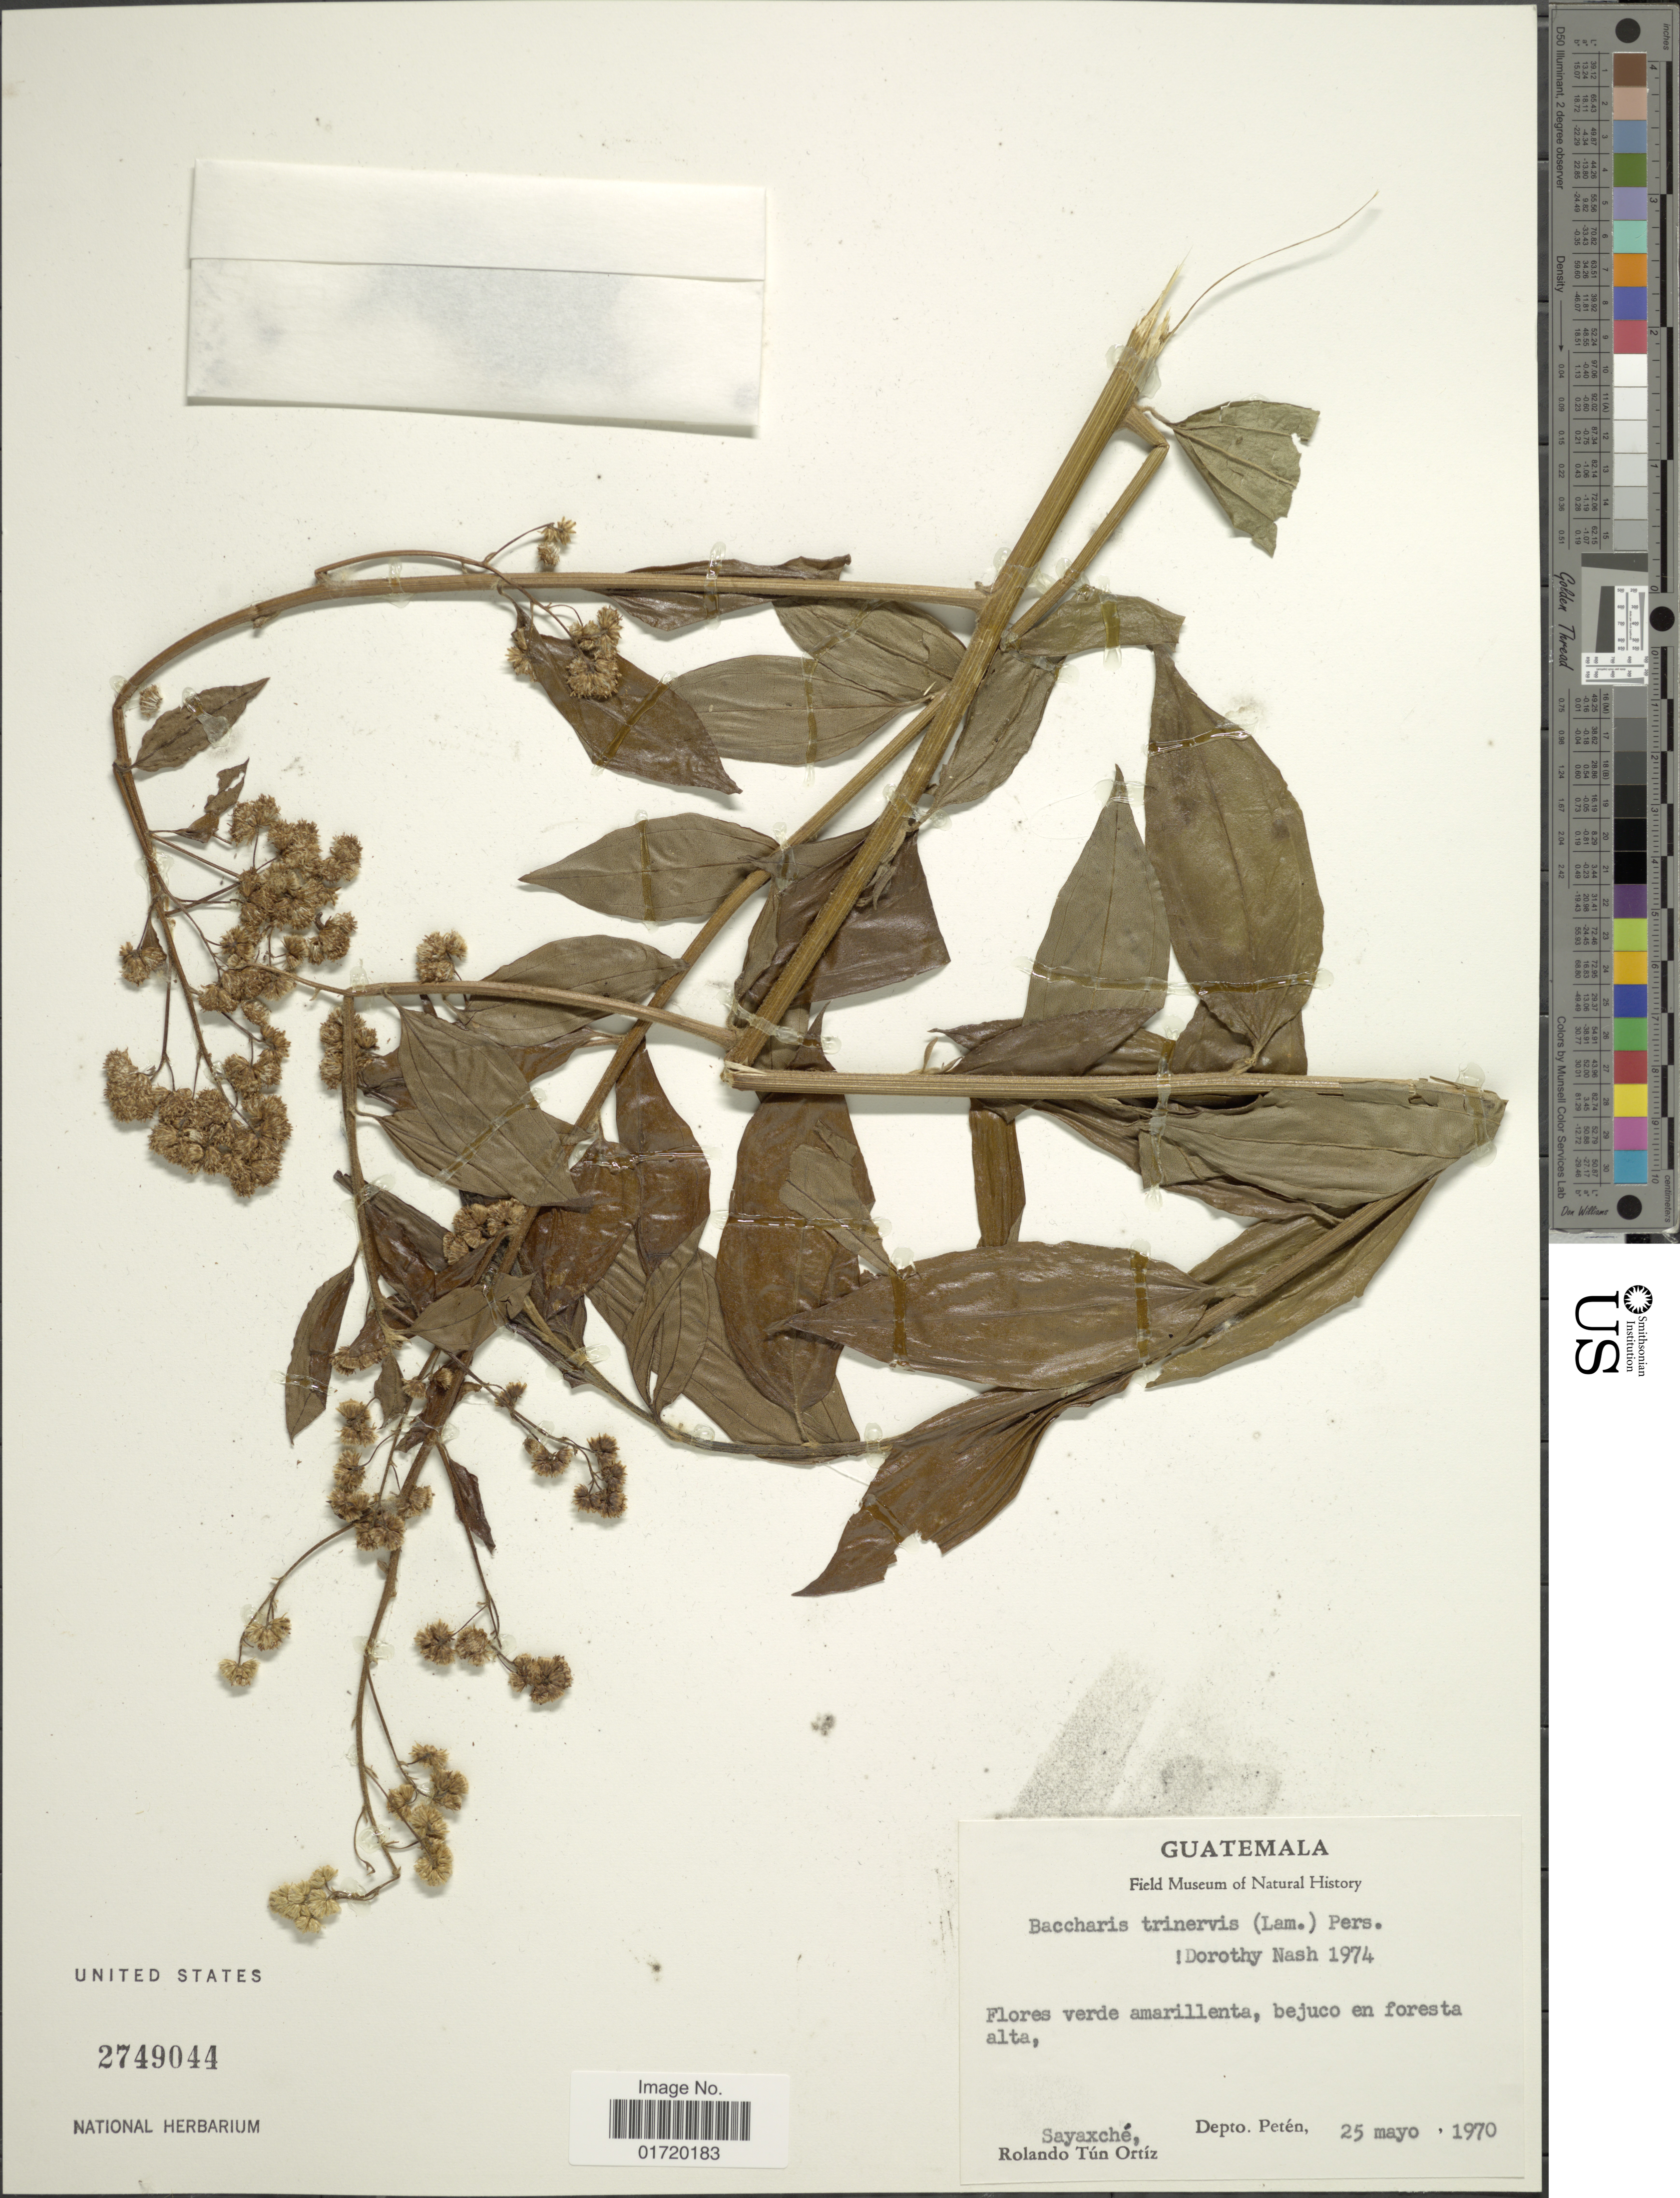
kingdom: Plantae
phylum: Tracheophyta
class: Magnoliopsida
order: Asterales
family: Asteraceae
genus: Baccharis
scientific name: Baccharis trinervis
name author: (Lam.) Pers.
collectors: R. T. Ortíz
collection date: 1970-05-25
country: Guatemala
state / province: El Petén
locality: Sayaxche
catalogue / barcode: US 2749044